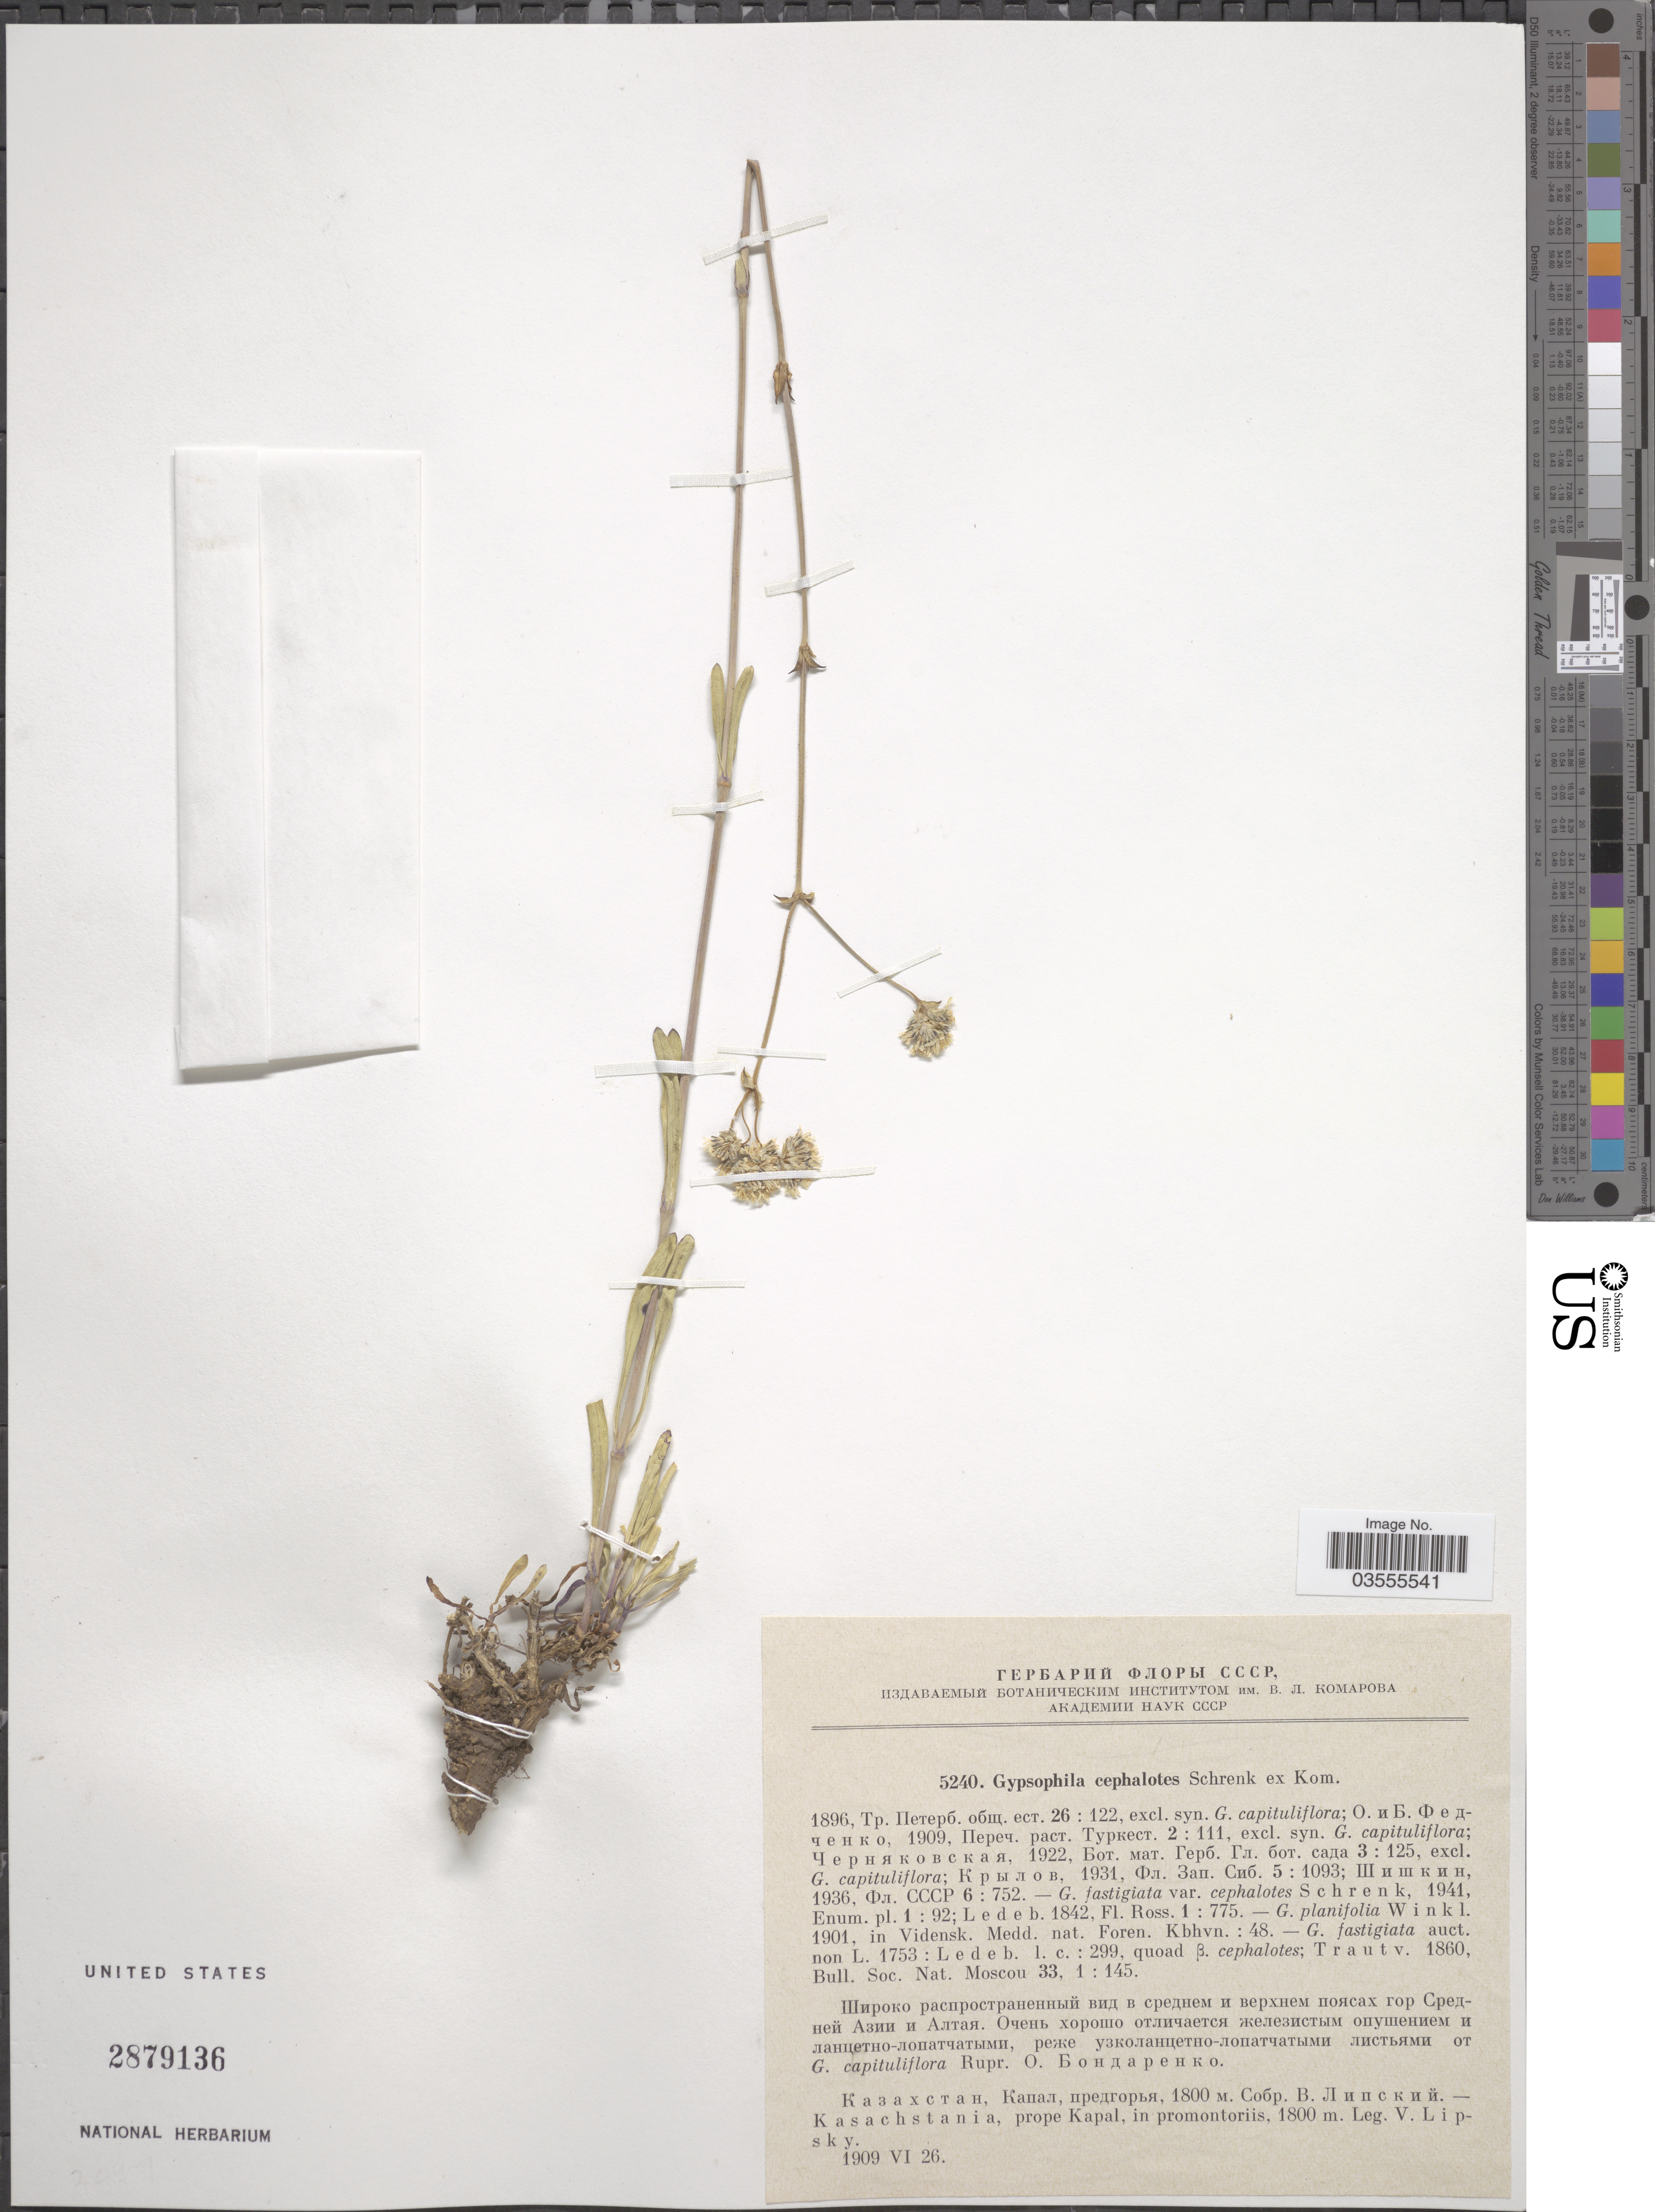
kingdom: Plantae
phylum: Tracheophyta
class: Magnoliopsida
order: Caryophyllales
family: Caryophyllaceae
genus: Gypsophila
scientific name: Gypsophila cephalotes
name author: (Schrenk) F.N. Williams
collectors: V. Lipsky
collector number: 5240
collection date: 1909-06-26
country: Kazakhstan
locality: Kasachstania, prope Kapal, in promontoriis.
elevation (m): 1800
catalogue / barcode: US 2879136